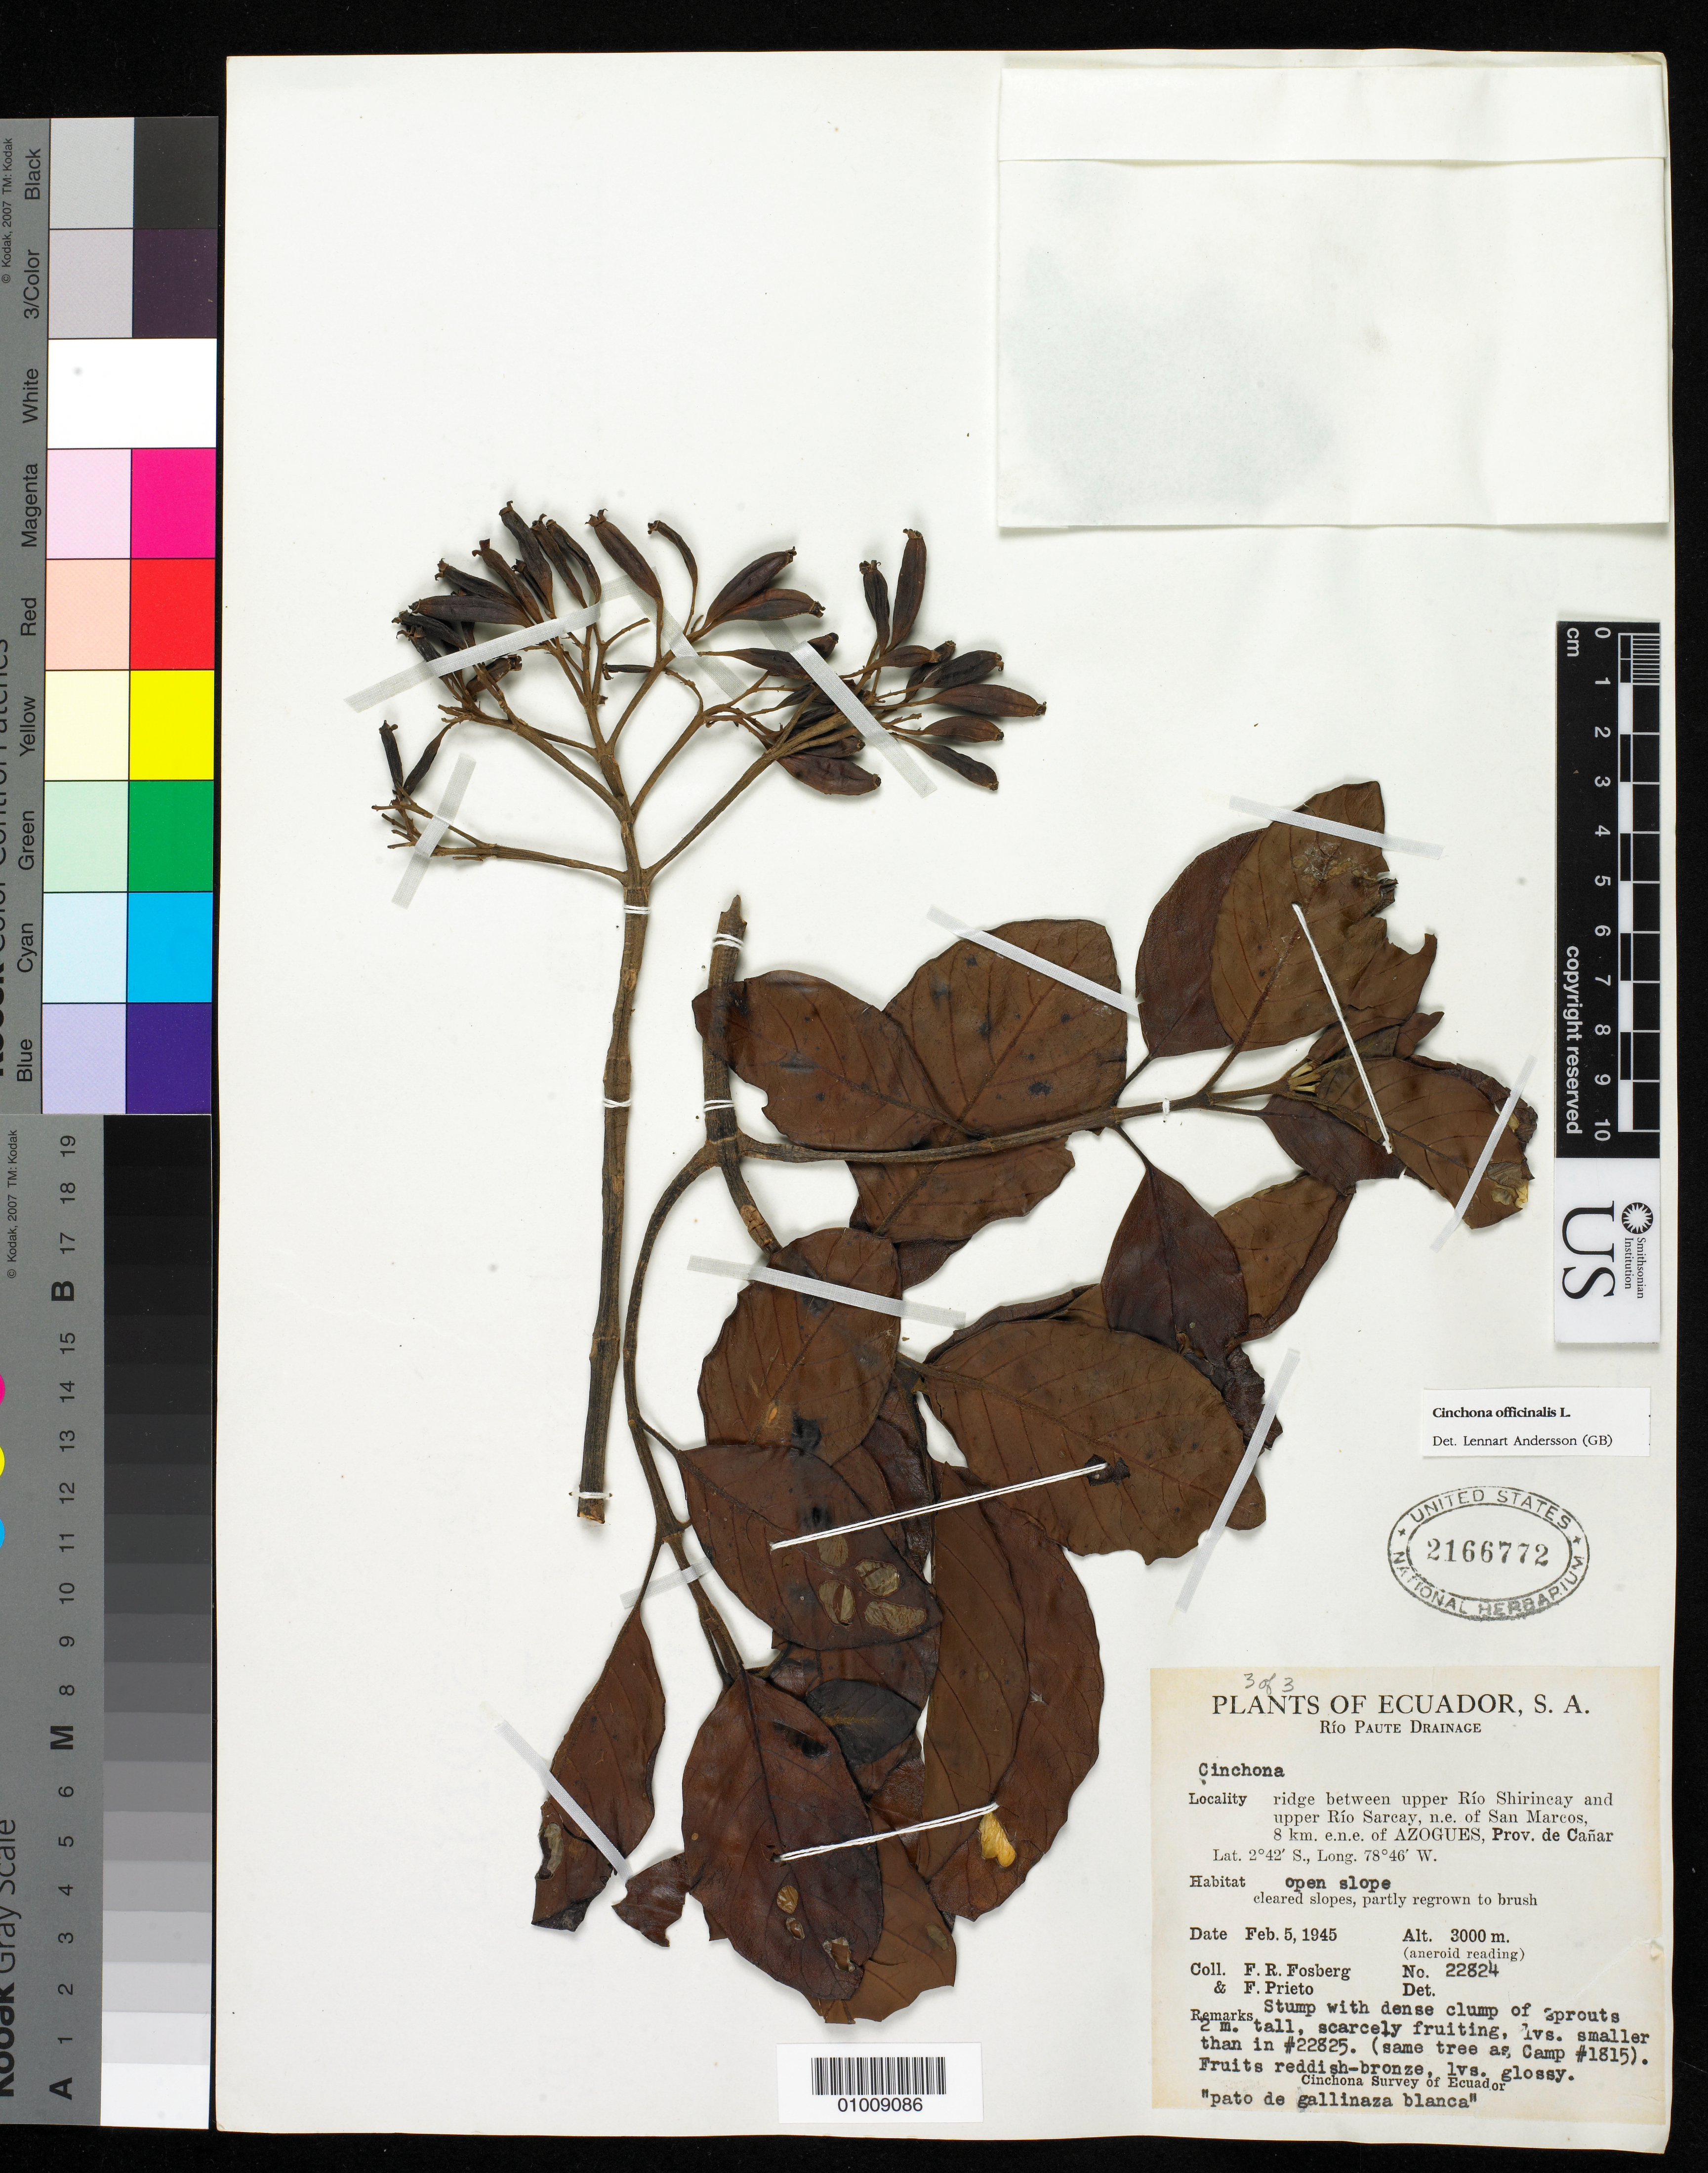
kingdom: Plantae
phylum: Tracheophyta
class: Magnoliopsida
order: Gentianales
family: Rubiaceae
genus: Cinchona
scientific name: Cinchona officinalis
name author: L.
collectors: F. R. Fosberg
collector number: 22824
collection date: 1945-02-05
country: Ecuador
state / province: Cañar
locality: Ridge between upper Rio Shirincay and upper Rio Sarcay, NE of San Marcos, ENE of Azogues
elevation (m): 3000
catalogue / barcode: US 2166772